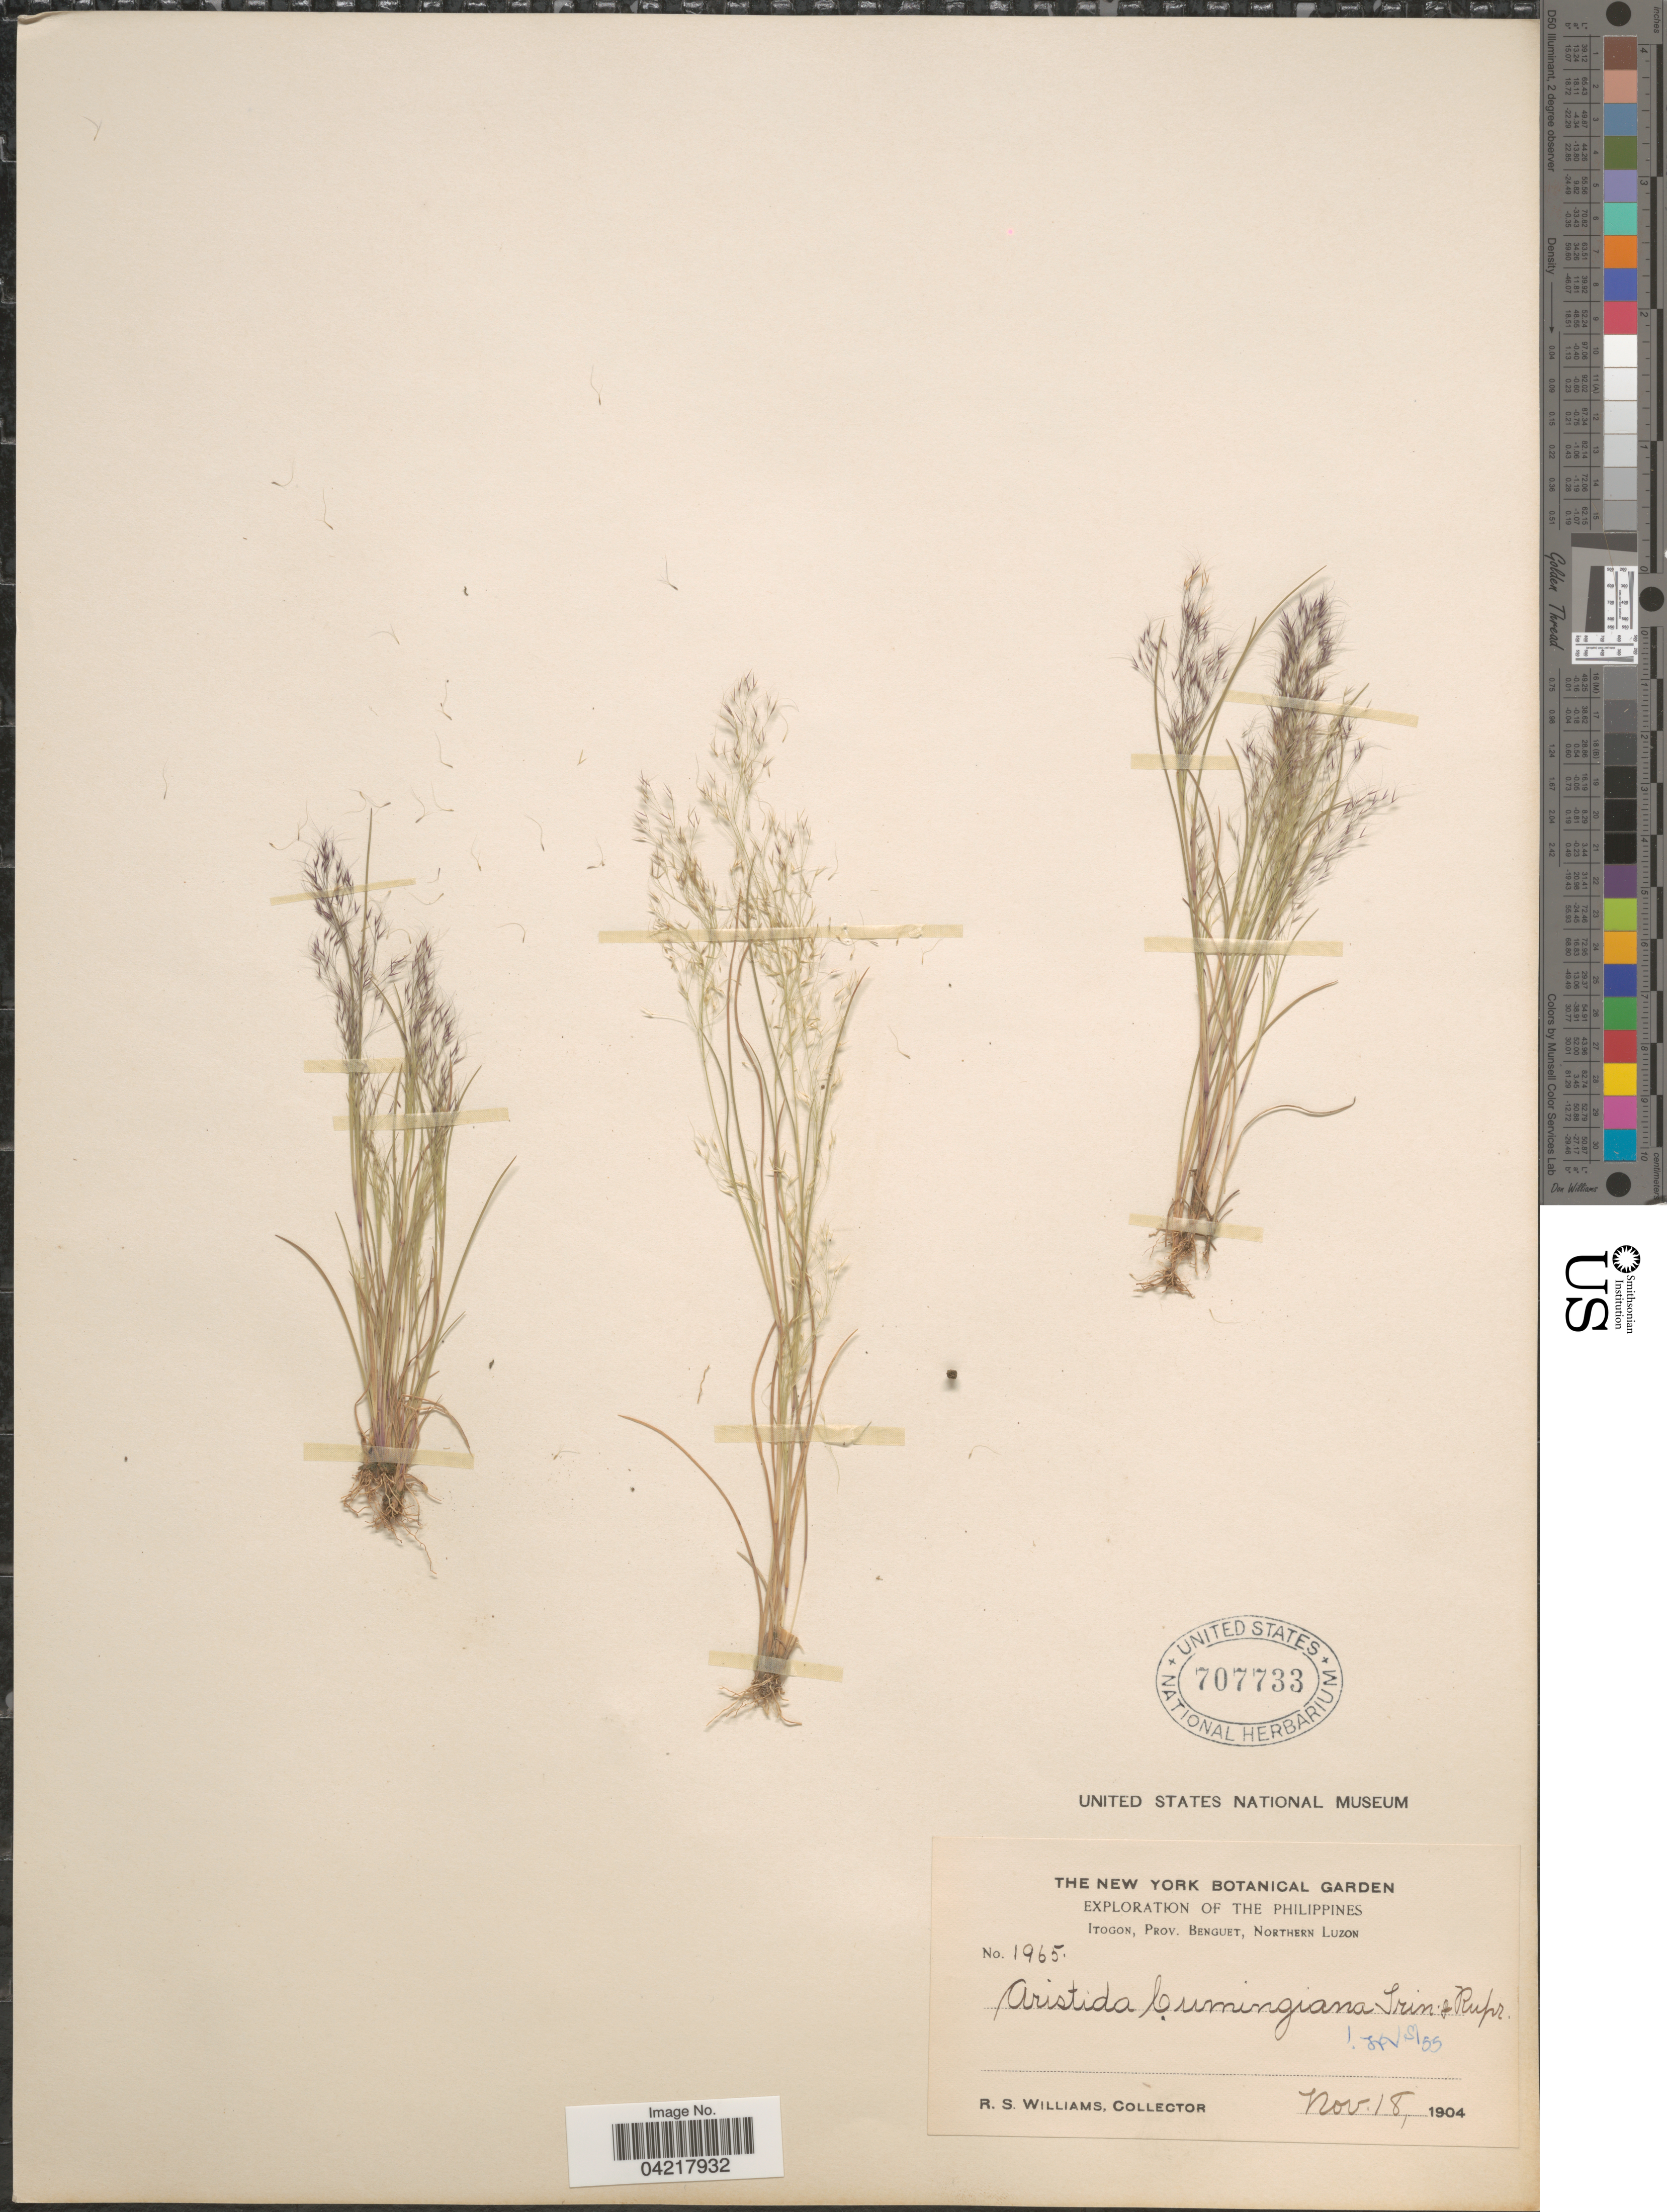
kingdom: Plantae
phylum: Tracheophyta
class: Liliopsida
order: Poales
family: Poaceae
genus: Aristida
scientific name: Aristida cumingiana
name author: Trin. & Rupr.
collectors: R. S. Williams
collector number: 1965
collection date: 1904-11-18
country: Philippines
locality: Exploration of the Philippines. Itogon, Prov. Benguet, Northern Luzon.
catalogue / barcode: US 707733